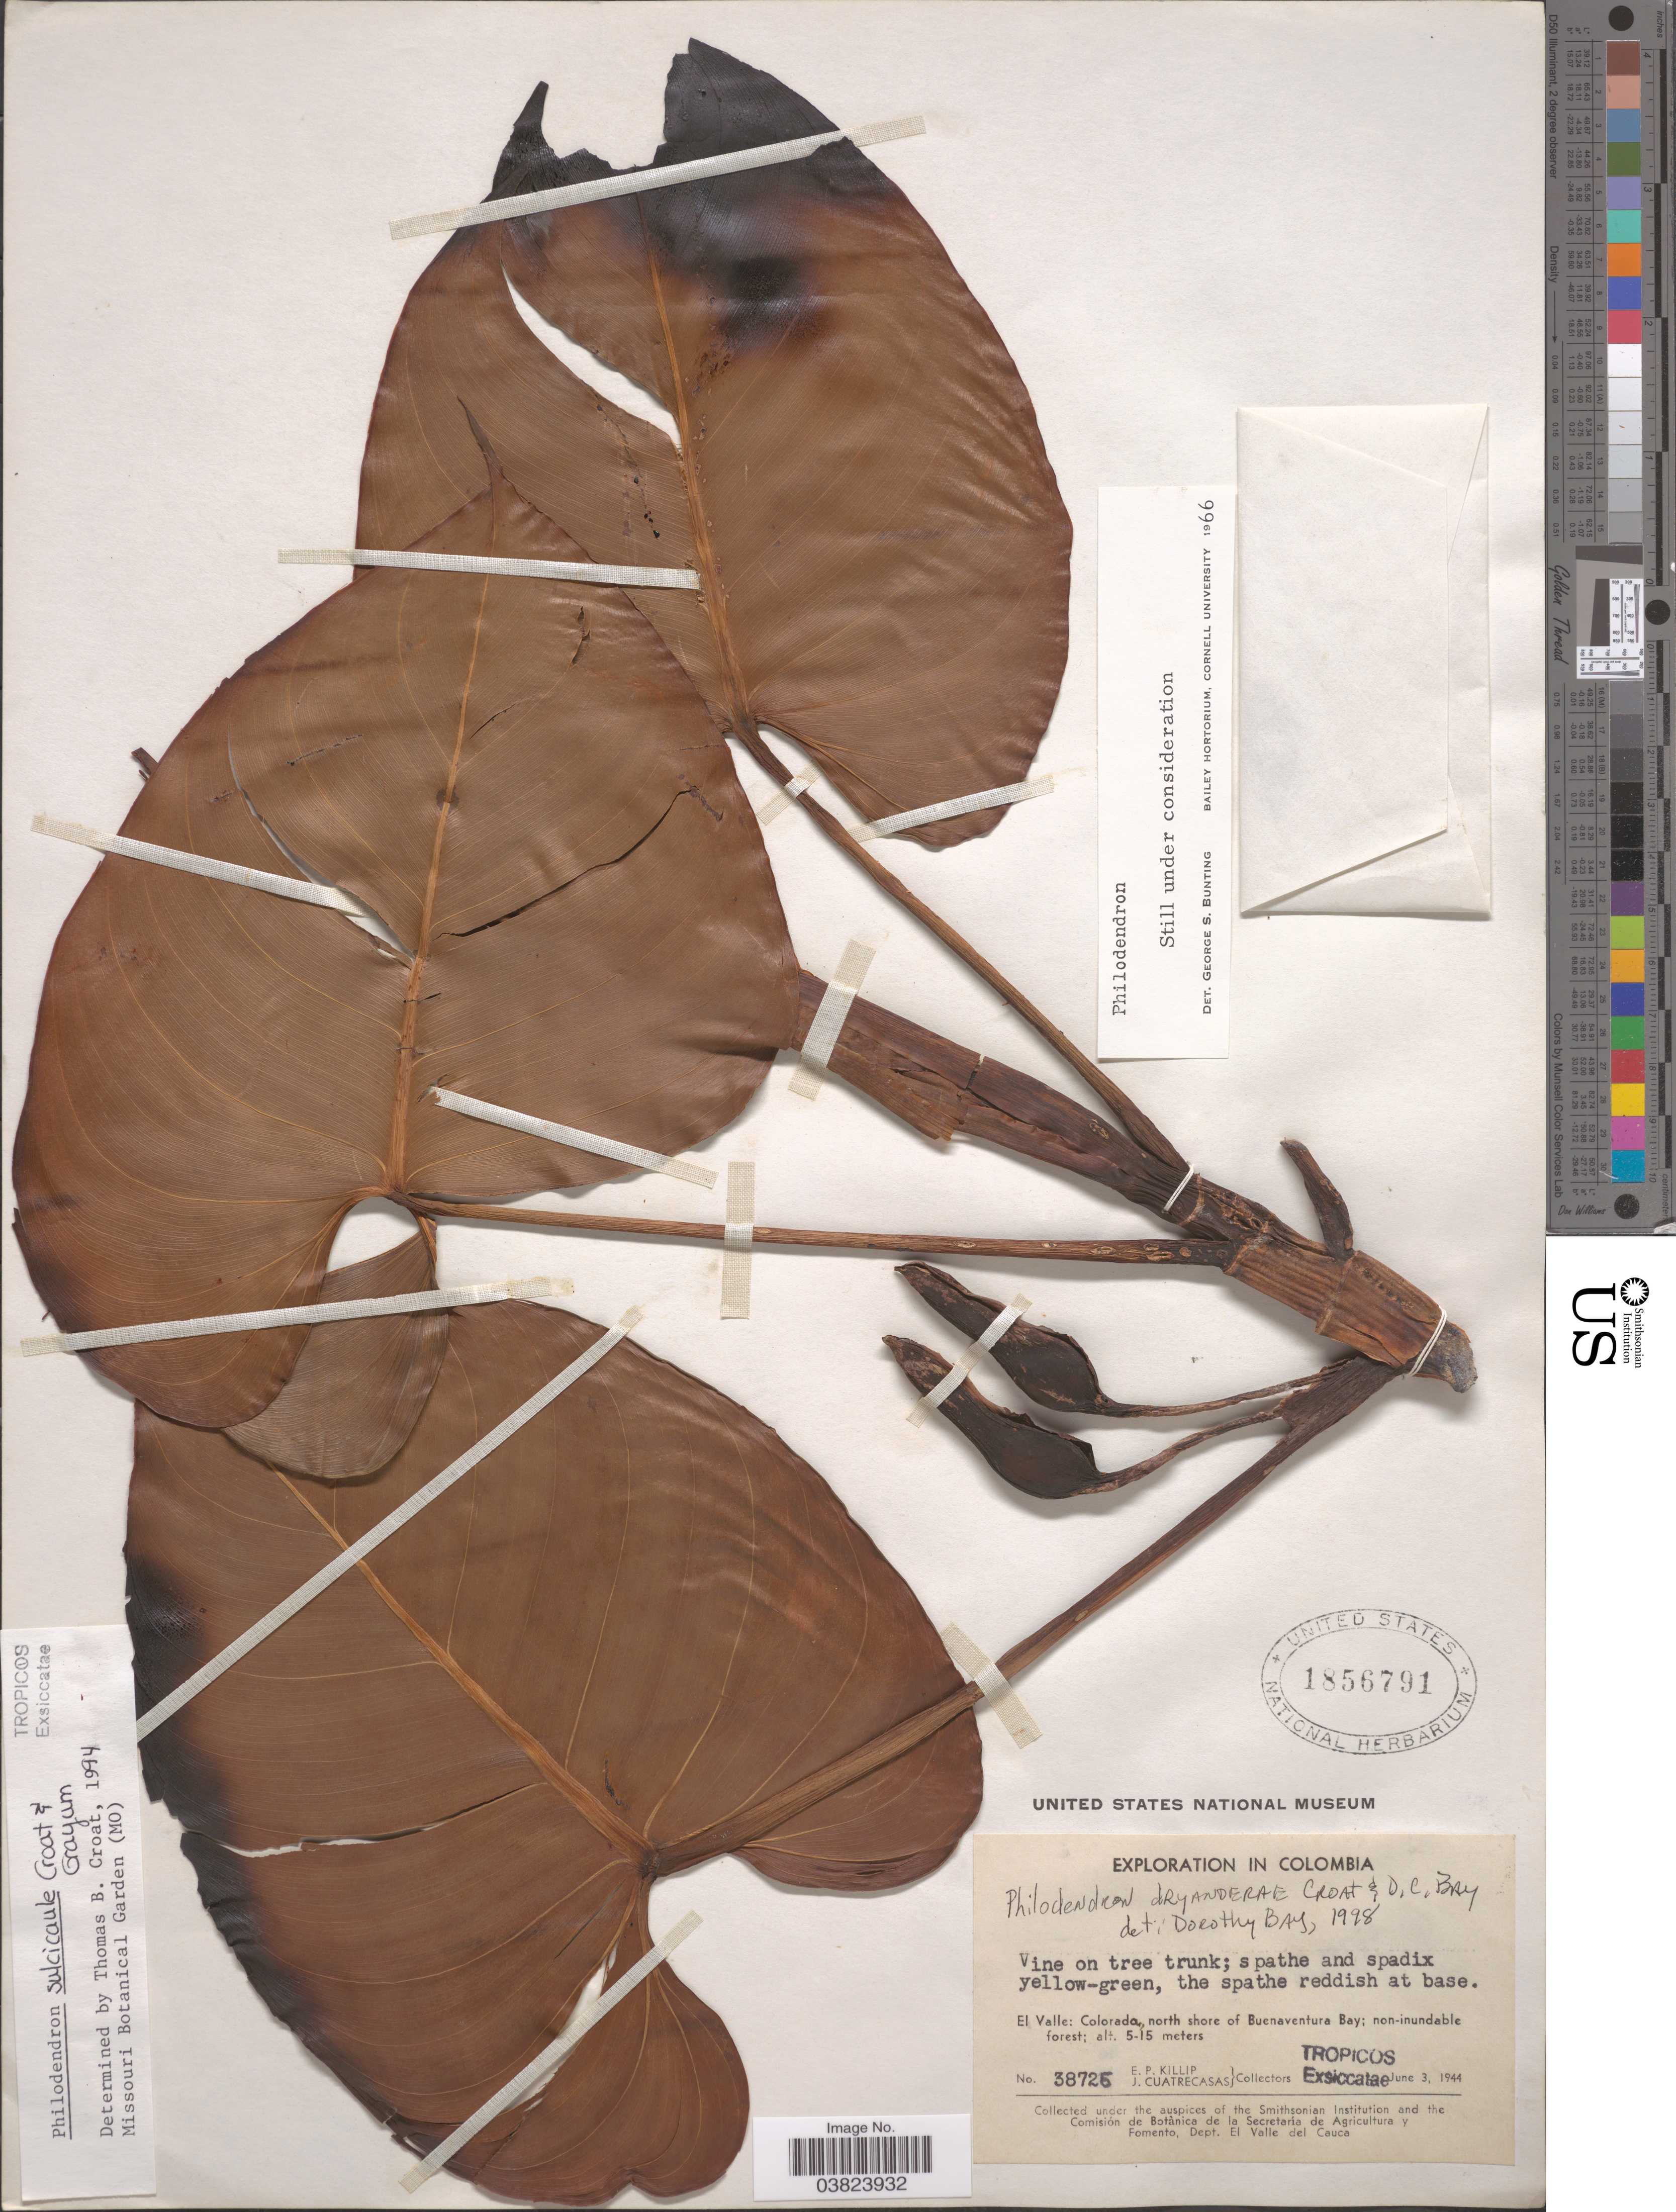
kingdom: Plantae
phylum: Tracheophyta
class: Liliopsida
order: Alismatales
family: Araceae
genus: Philodendron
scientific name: Philodendron dryanderae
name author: Croat & D.C. Bay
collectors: E. P. Killip & J. Cuatrecasas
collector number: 38725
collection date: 1944-06-03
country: Colombia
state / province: Valle del Cauca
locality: El Valle: Colorado, north shore of Buenaventura Bay.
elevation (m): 5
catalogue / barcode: US 1856791